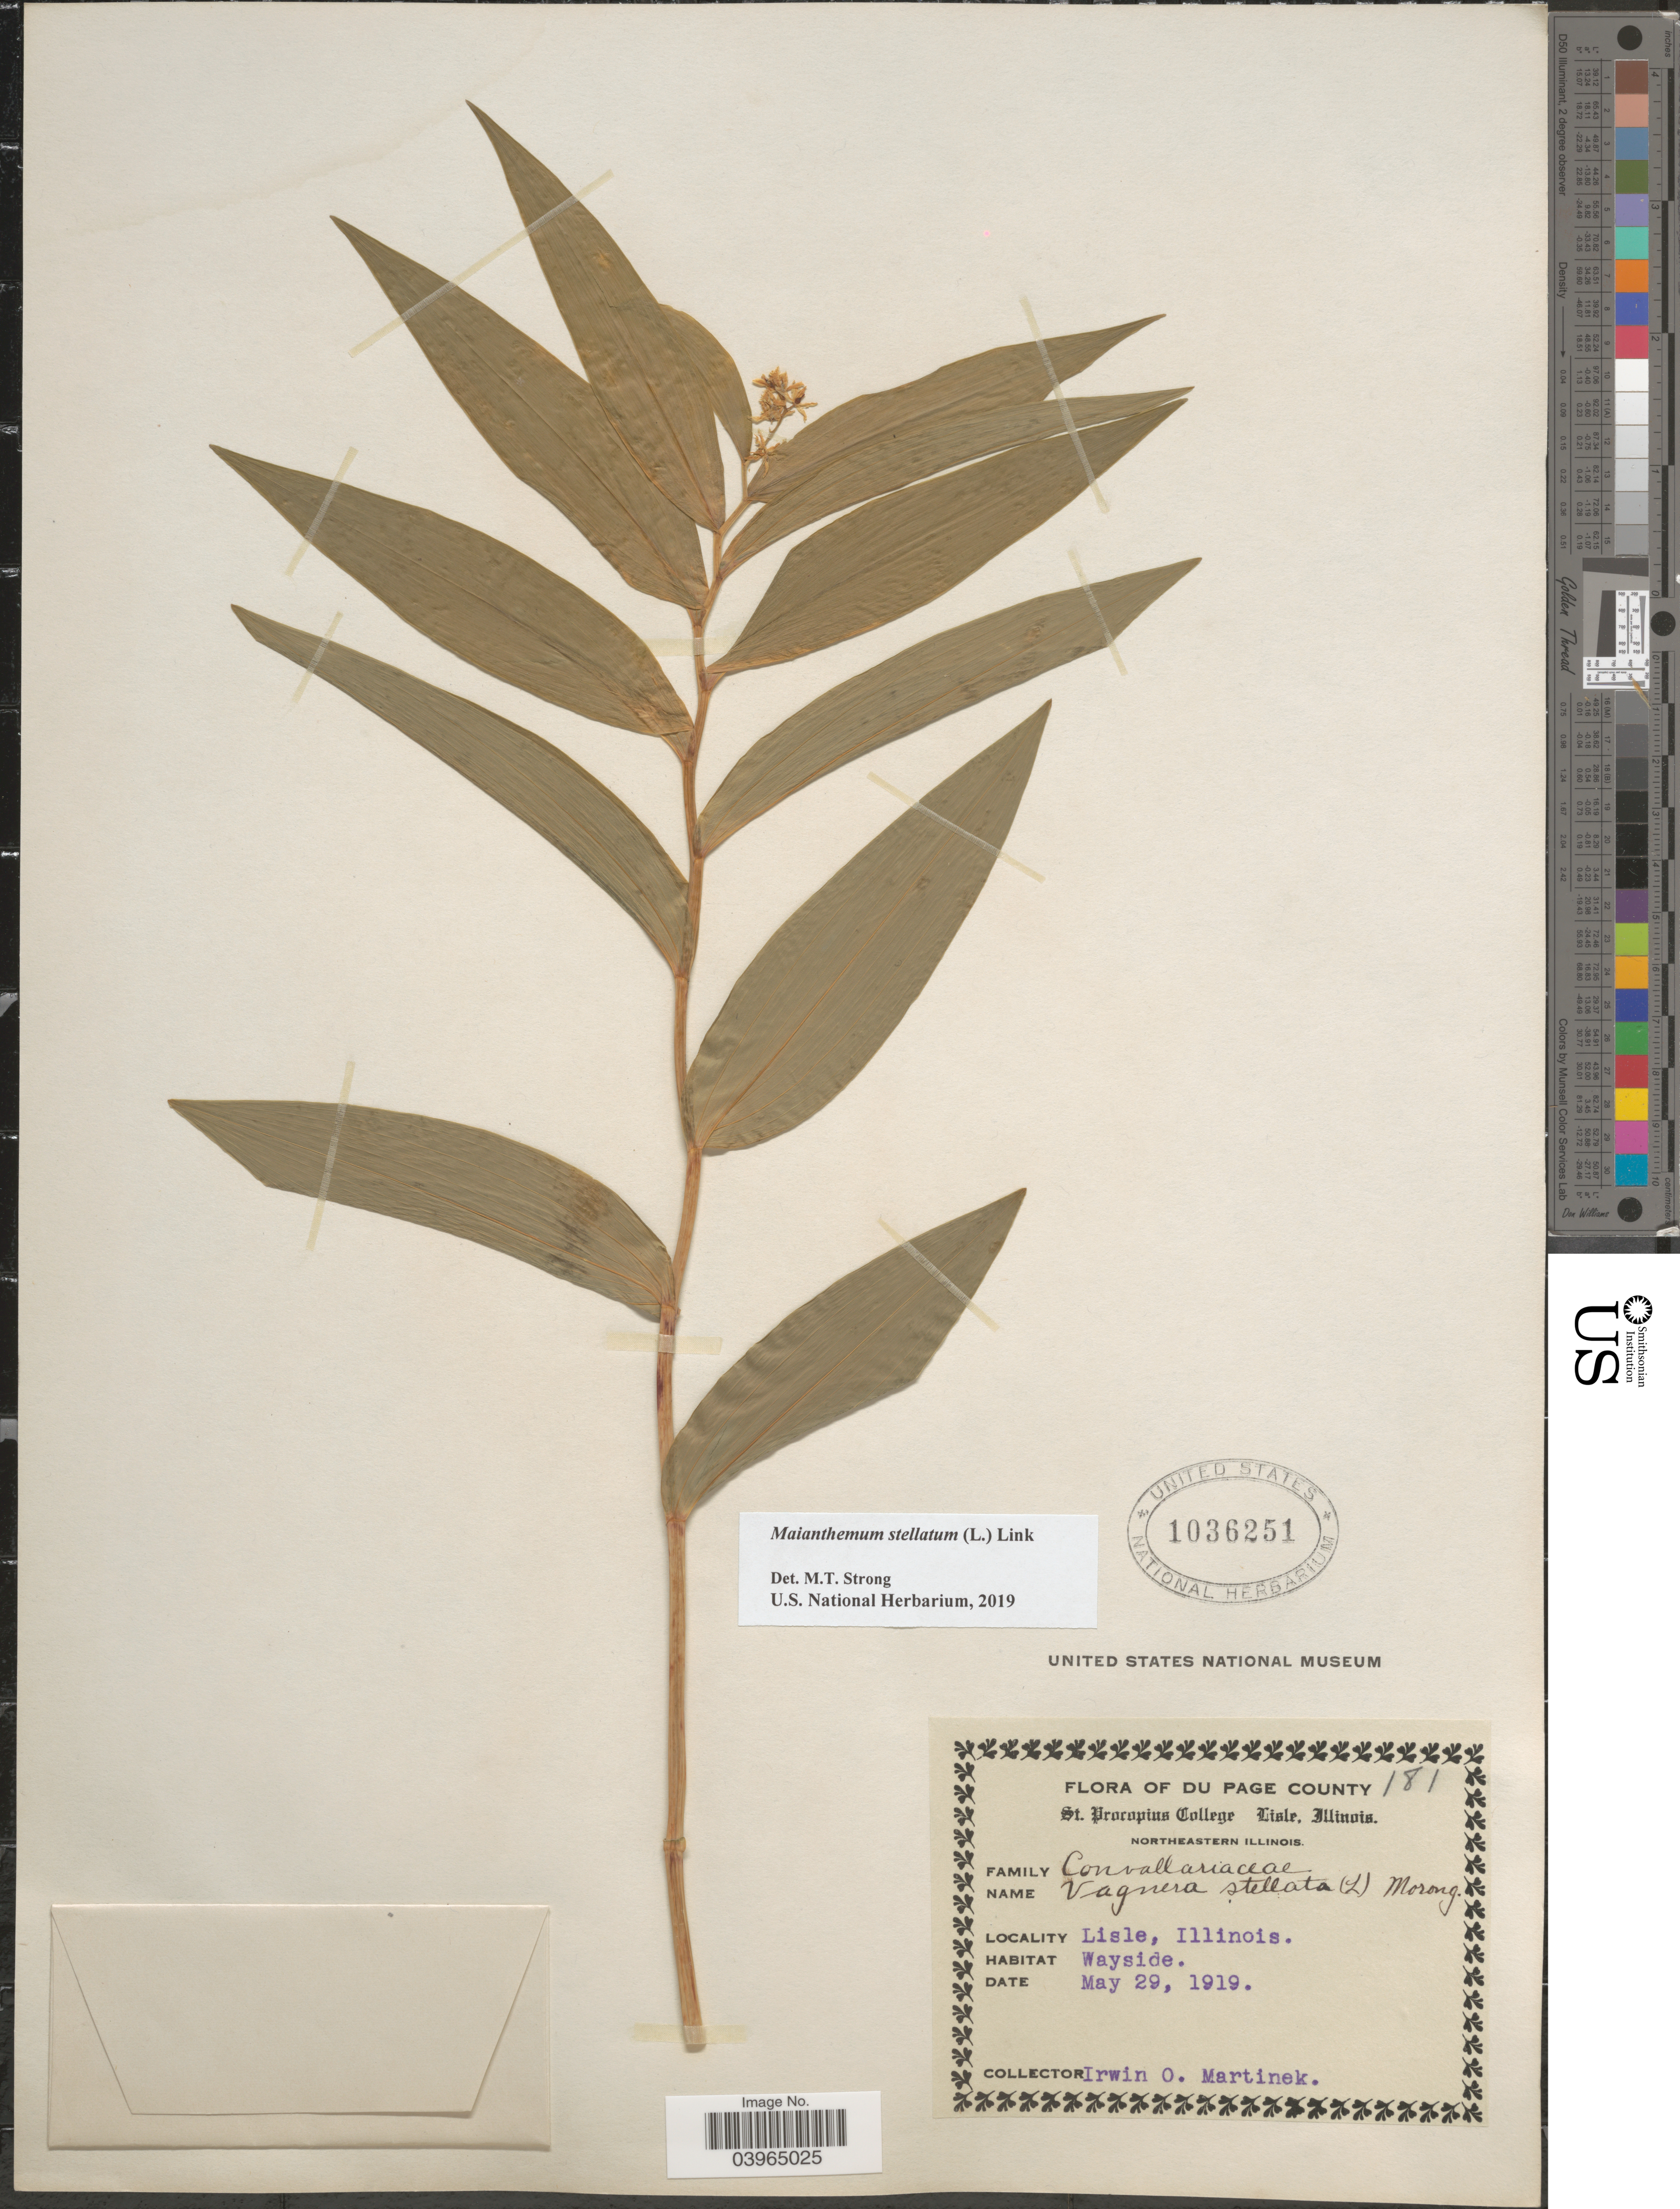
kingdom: Plantae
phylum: Tracheophyta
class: Liliopsida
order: Asparagales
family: Asparagaceae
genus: Maianthemum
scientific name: Maianthemum stellatum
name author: (L.) Link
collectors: I. Martinek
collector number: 181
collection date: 1919-05-29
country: United States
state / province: Illinois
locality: Du Page County. Northeastern Illinois. Lisle. Wayside.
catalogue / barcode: US 1036251